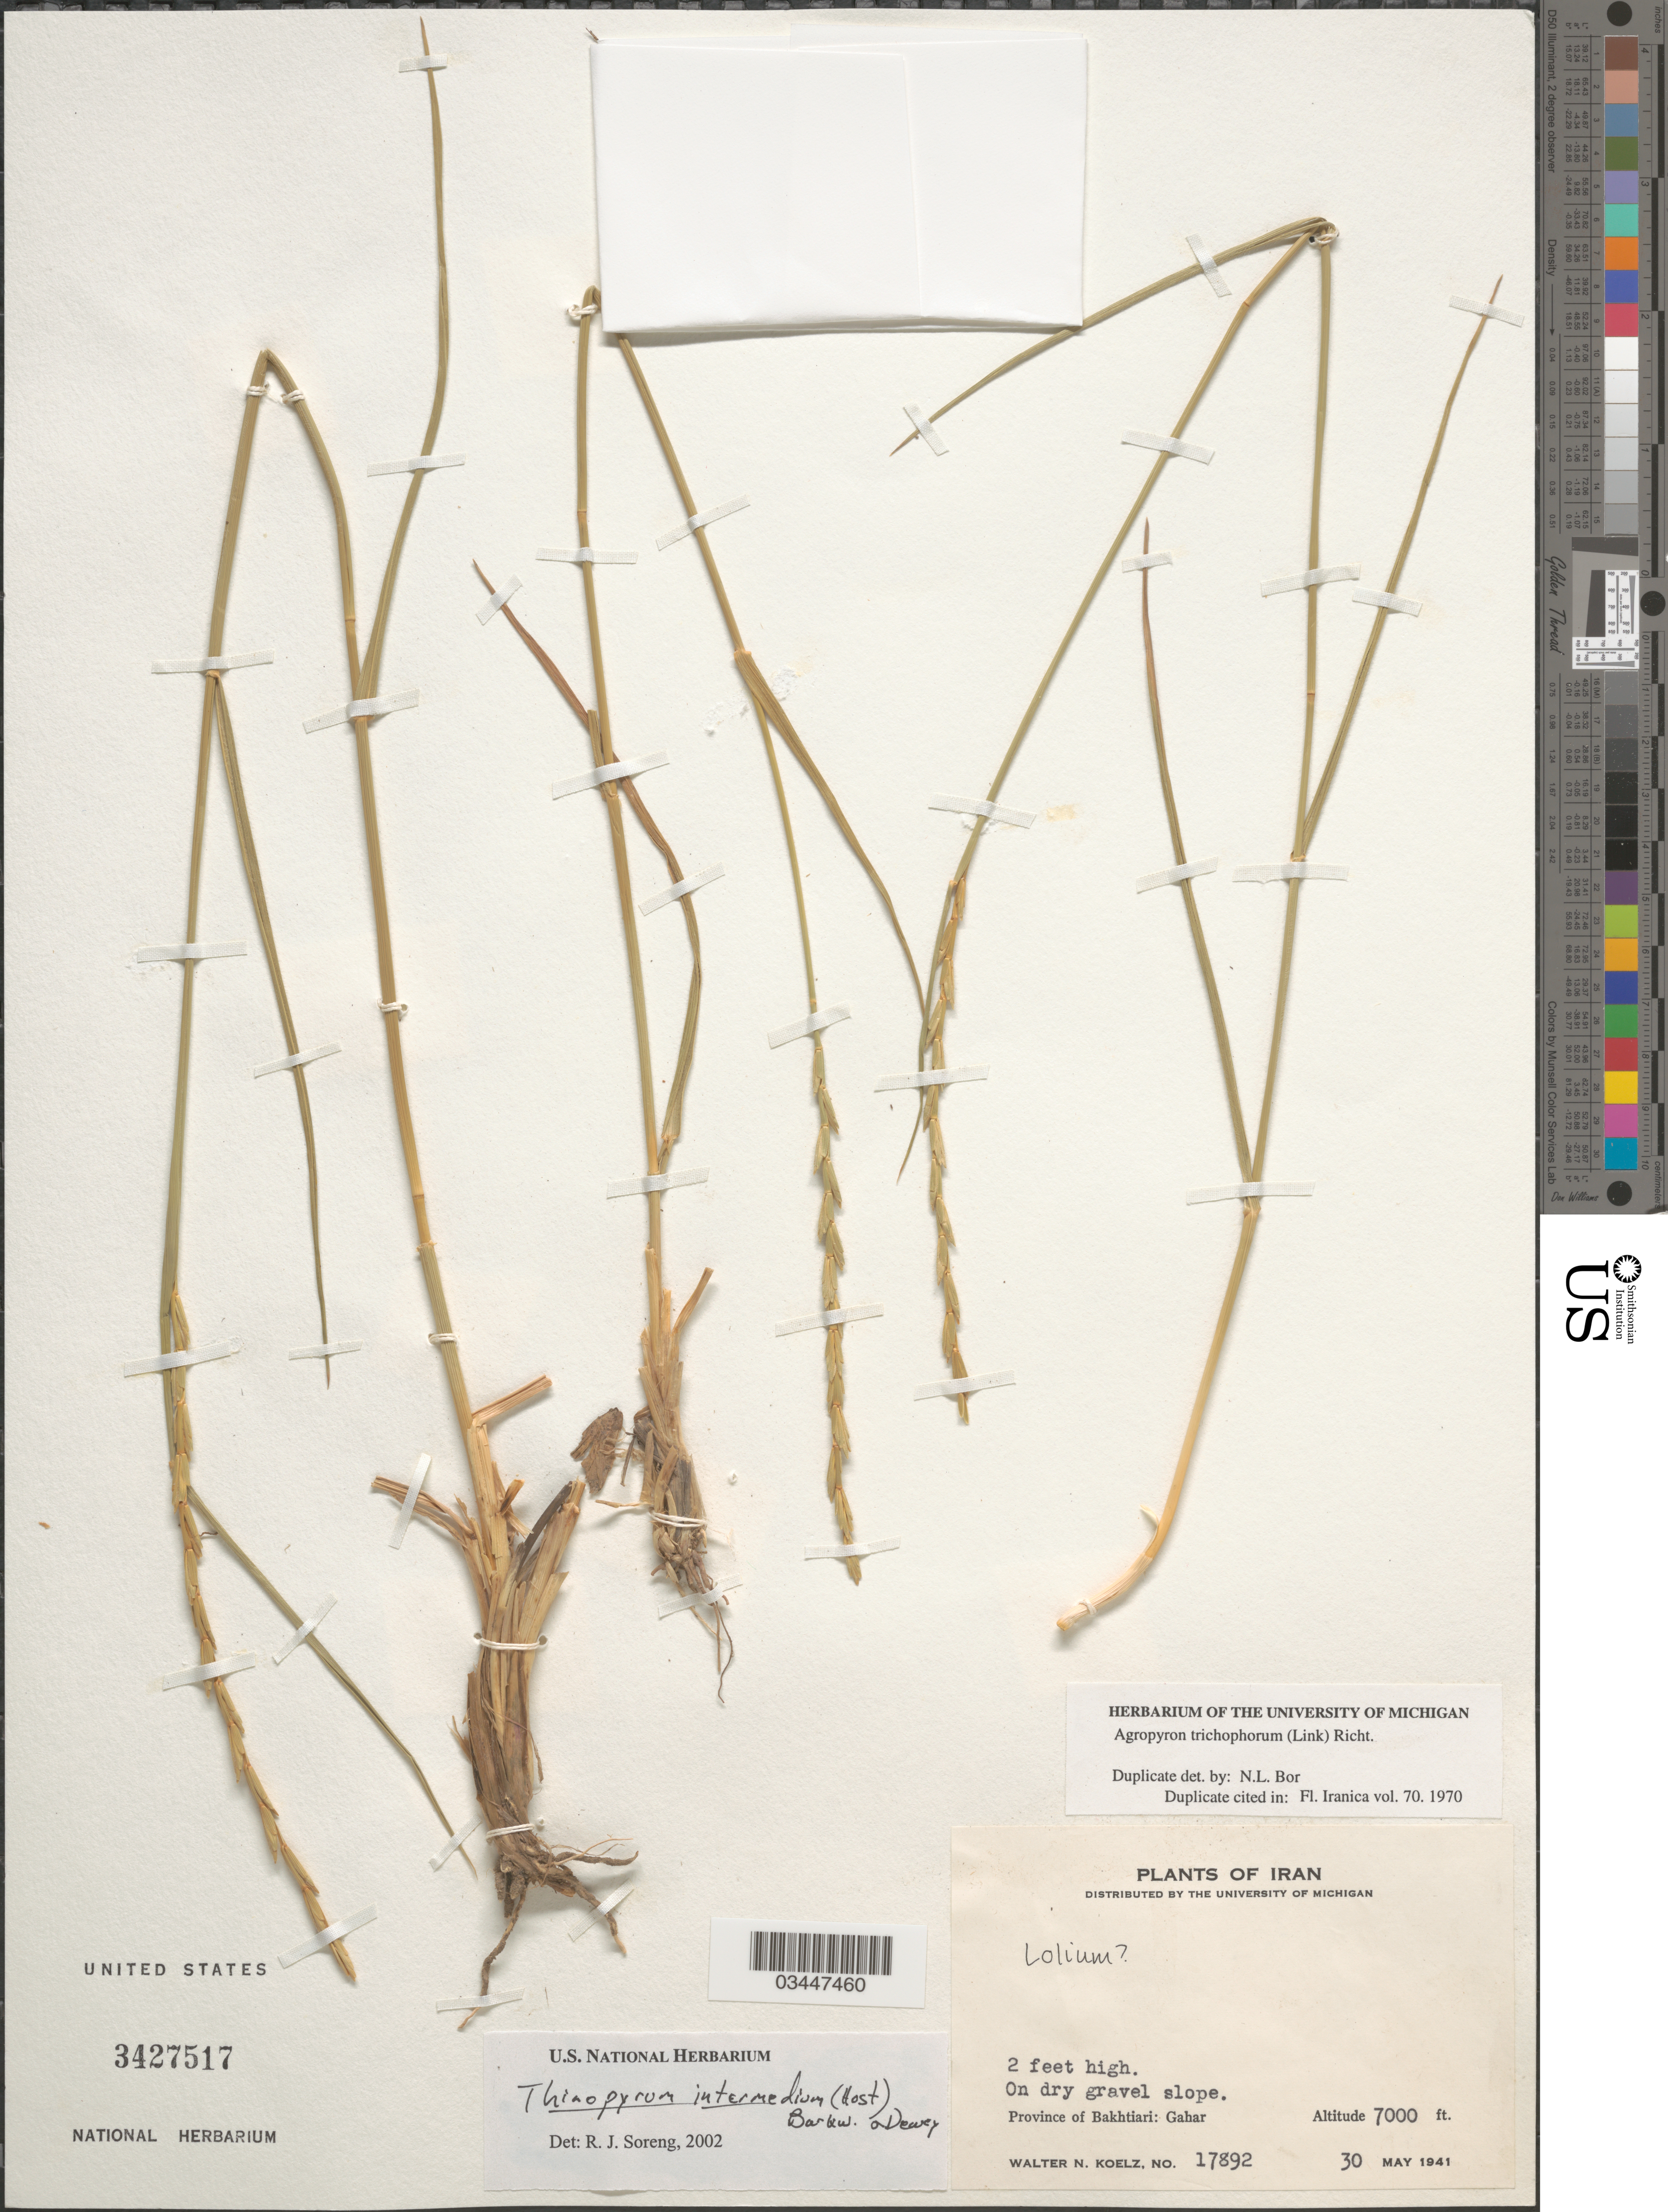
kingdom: Plantae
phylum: Tracheophyta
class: Liliopsida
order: Poales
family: Poaceae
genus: Thinopyrum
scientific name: Thinopyrum intermedium subsp. barbulatum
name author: (Schur) Barkworth & Dewey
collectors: W. N. Koelz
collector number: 17892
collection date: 1941-05-30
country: Iran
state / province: Chahar Mahaal and Bakhtiari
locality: On dry gravel slope. Province of Bakhtiari: Gahar.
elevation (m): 2134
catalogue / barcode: US 3427517